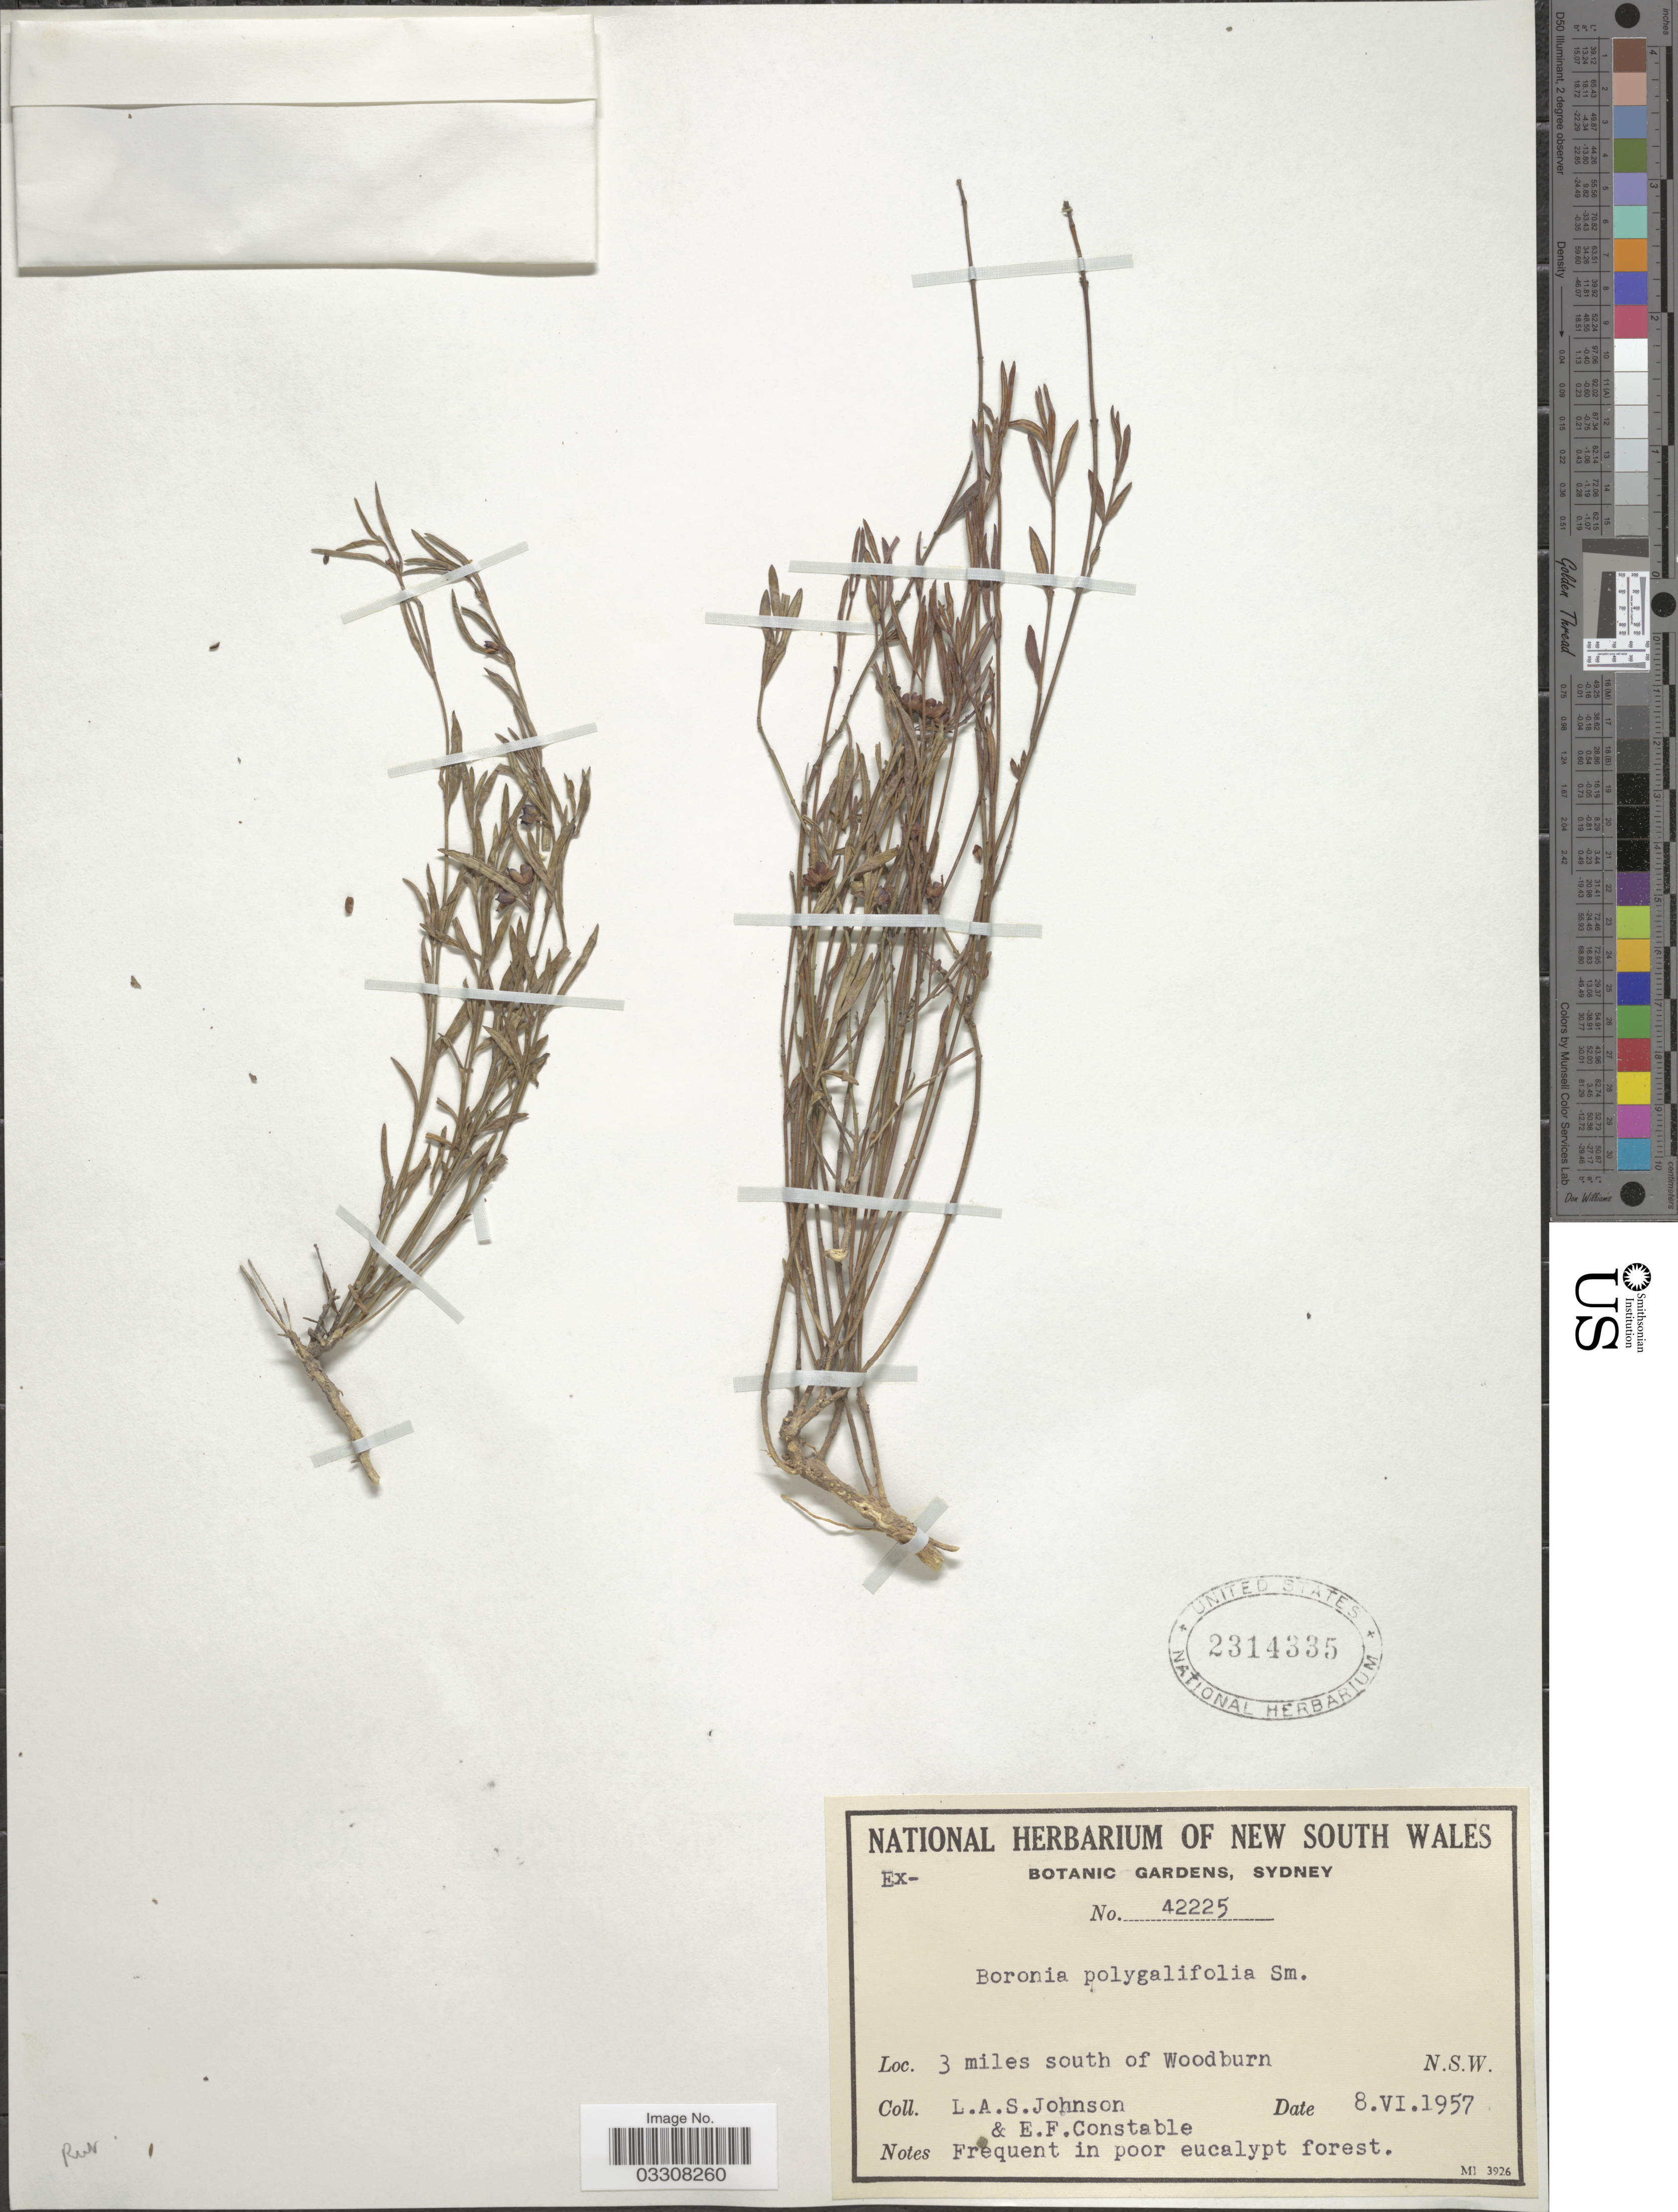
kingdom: Plantae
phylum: Tracheophyta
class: Magnoliopsida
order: Sapindales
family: Rutaceae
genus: Cyanothamnus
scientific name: Cyanothamnus polygalifolius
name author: (Sm.) Duretto & Heslewood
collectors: L. A. S. Johnson & E. F. Constable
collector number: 42225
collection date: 1957-06-08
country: Australia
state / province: New South Wales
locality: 3 miles south of Woodburn.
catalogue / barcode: US 2314335